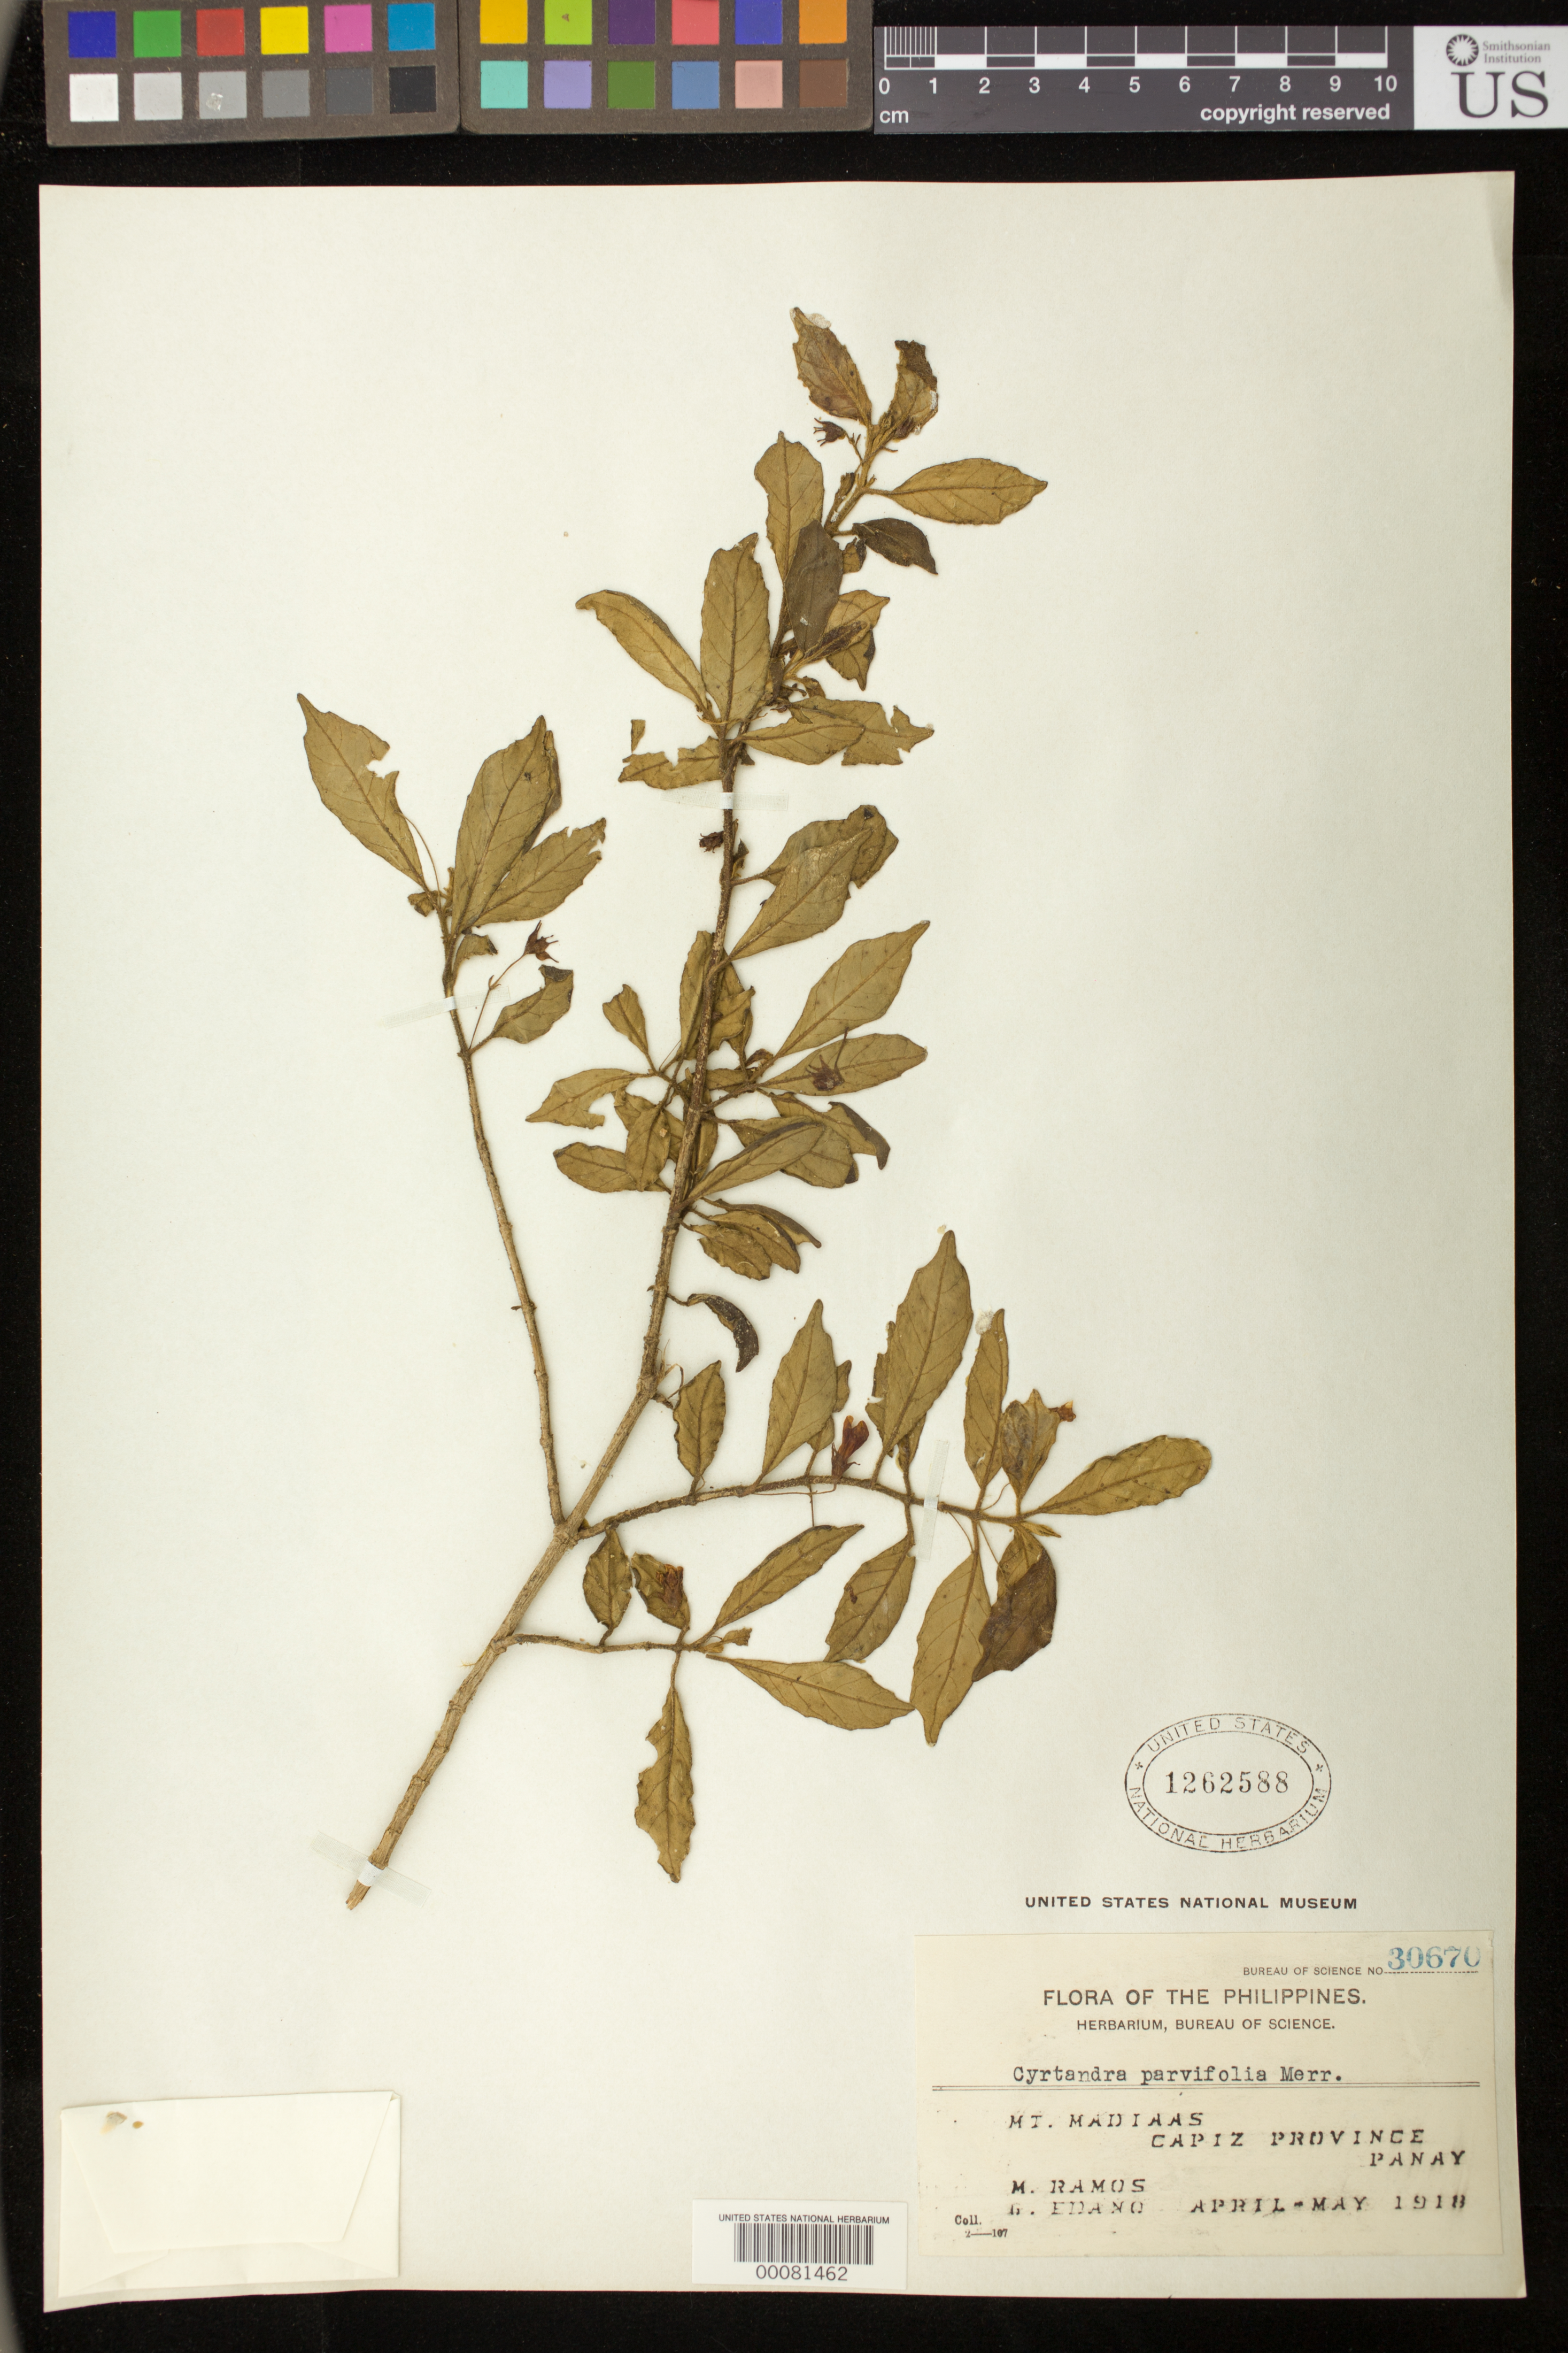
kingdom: Plantae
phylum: Tracheophyta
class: Magnoliopsida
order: Lamiales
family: Gesneriaceae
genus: Cyrtandra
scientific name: Cyrtandra parvifolia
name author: Merr.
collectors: M. Ramos & G. E. Edaño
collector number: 30670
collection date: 1918-04/1918-05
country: Philippines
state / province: Western Visayas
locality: Mt. Madiaas, Capiz Province, Panay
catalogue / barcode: US 1262588